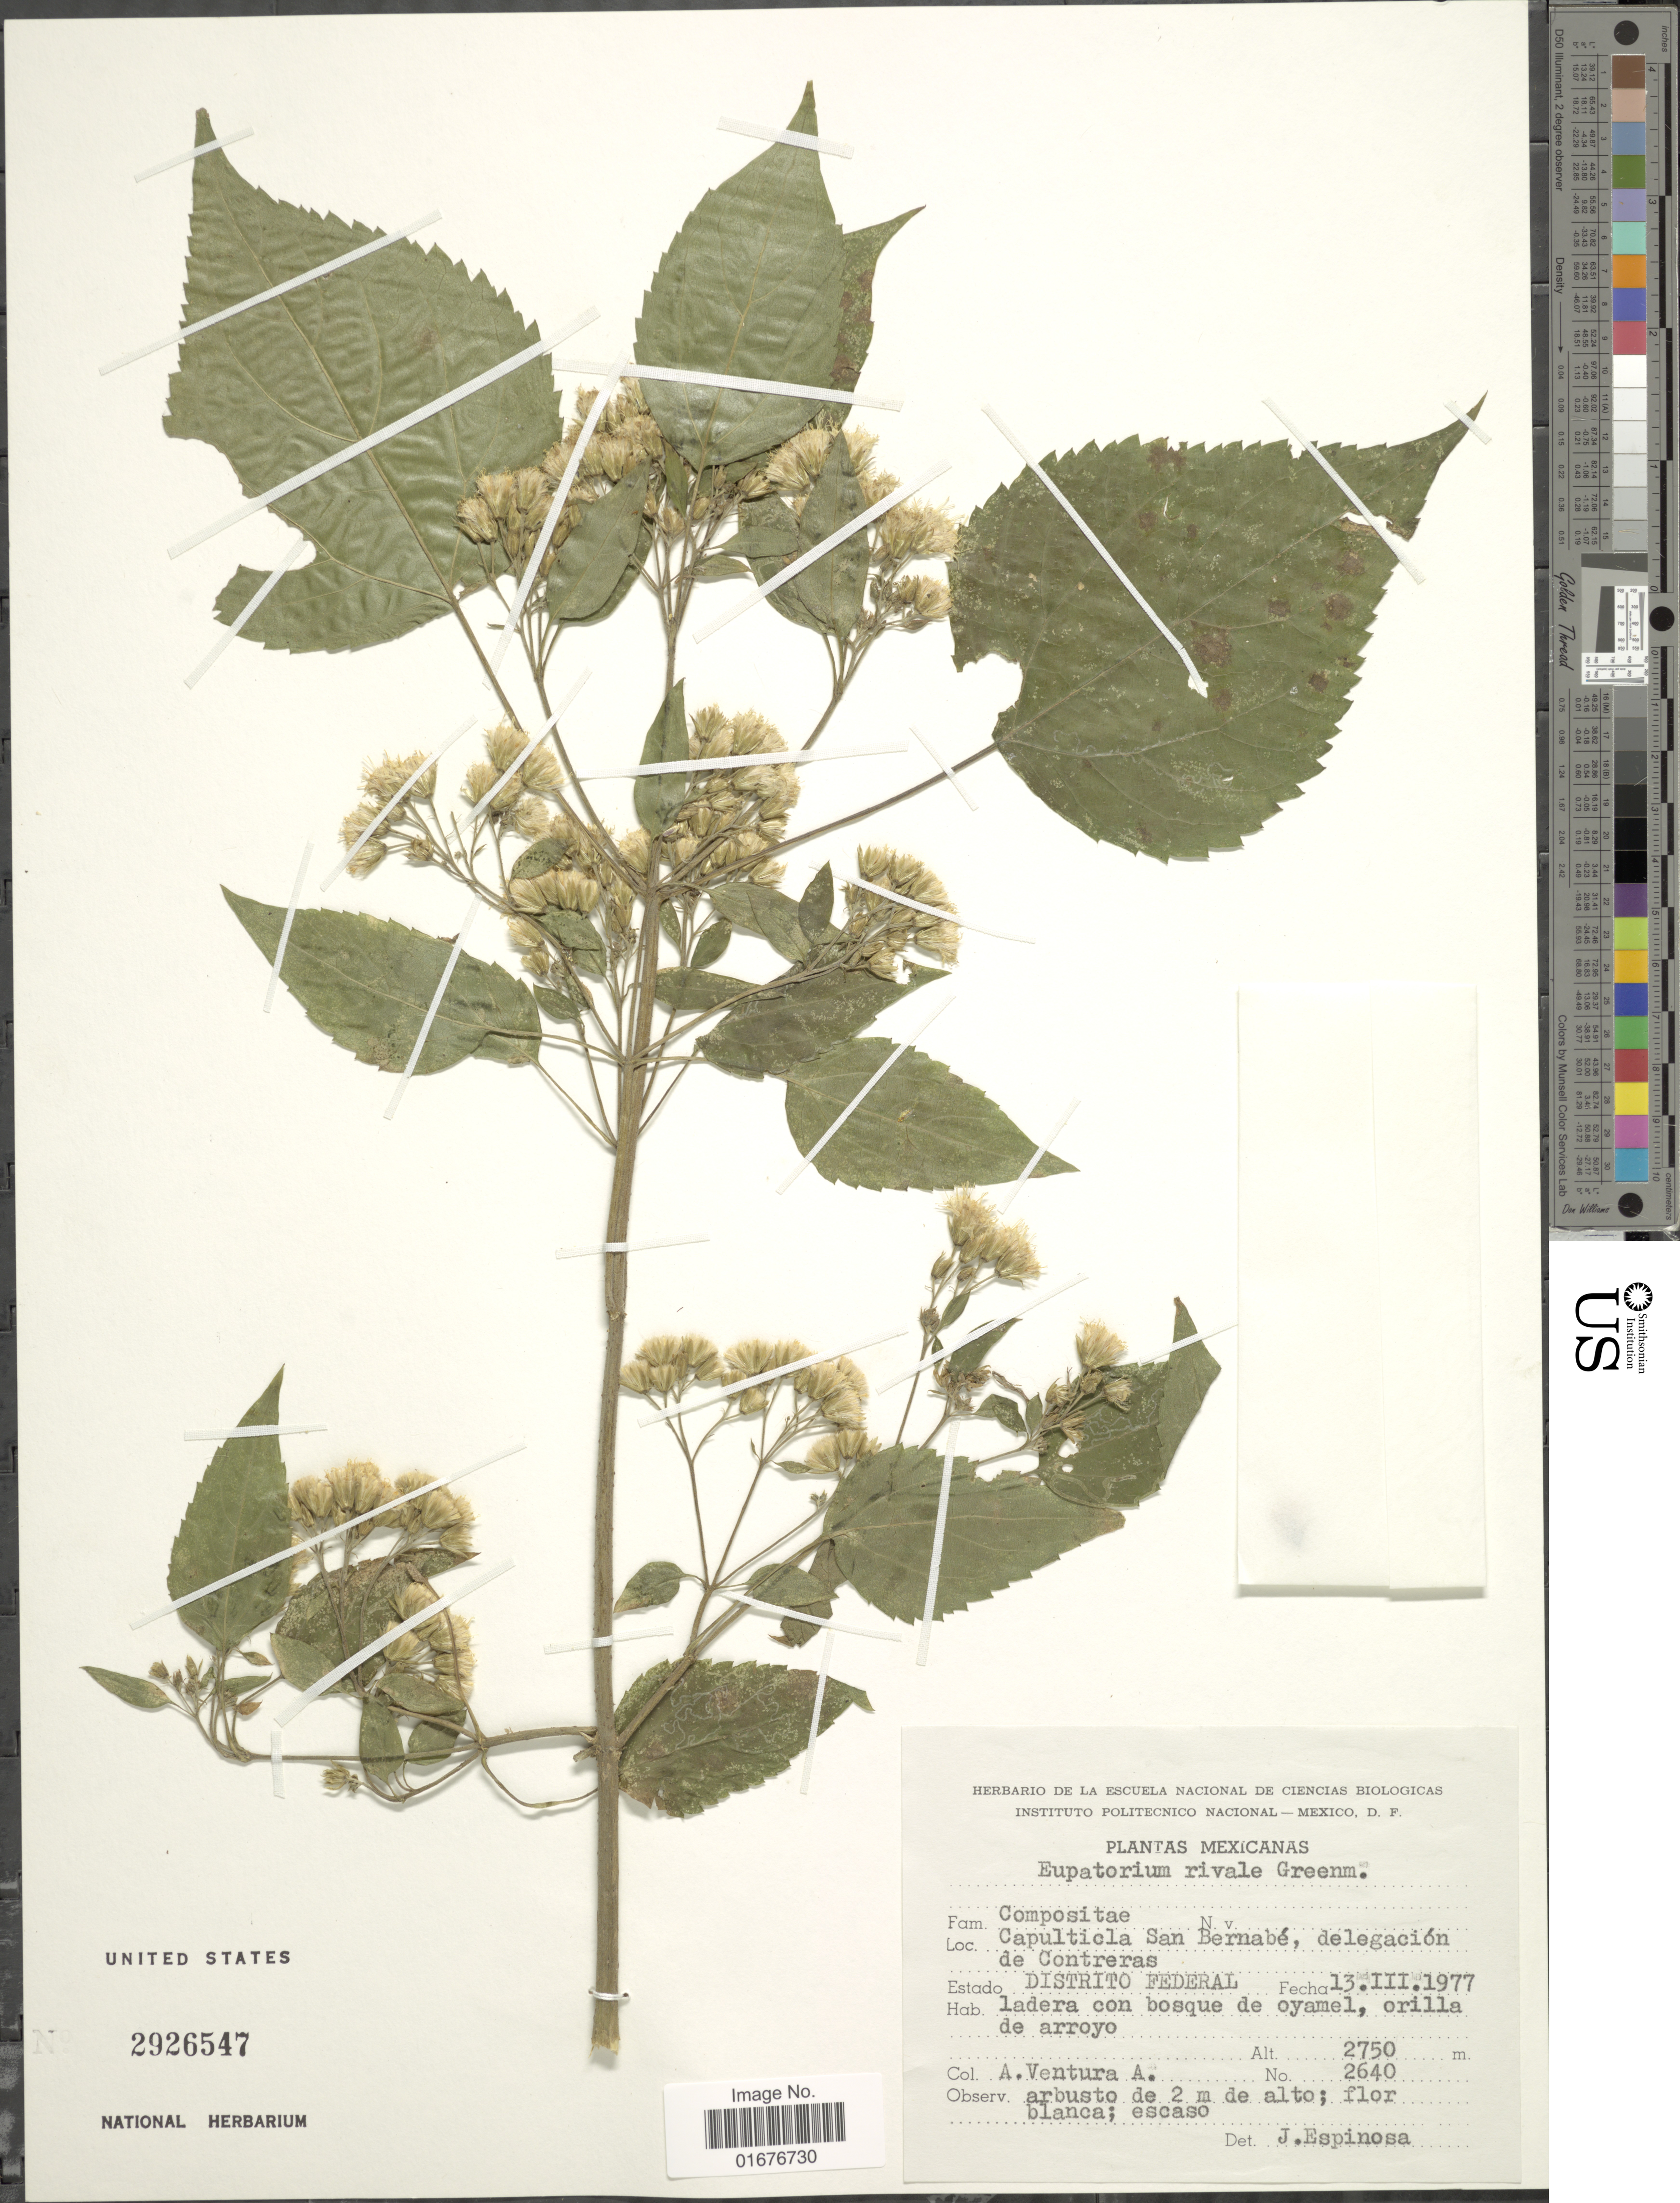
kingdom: Plantae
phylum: Tracheophyta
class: Magnoliopsida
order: Asterales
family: Asteraceae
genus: Ageratina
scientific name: Ageratina rivalis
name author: (Greenm.) R.M. King & H. Rob.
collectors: A. Ventura A.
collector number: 2640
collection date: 1977-03-13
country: Mexico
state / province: Distrito Federal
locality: Ladera con bosque de oyamel, orilla de arroyo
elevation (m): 2750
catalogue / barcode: US 2926547